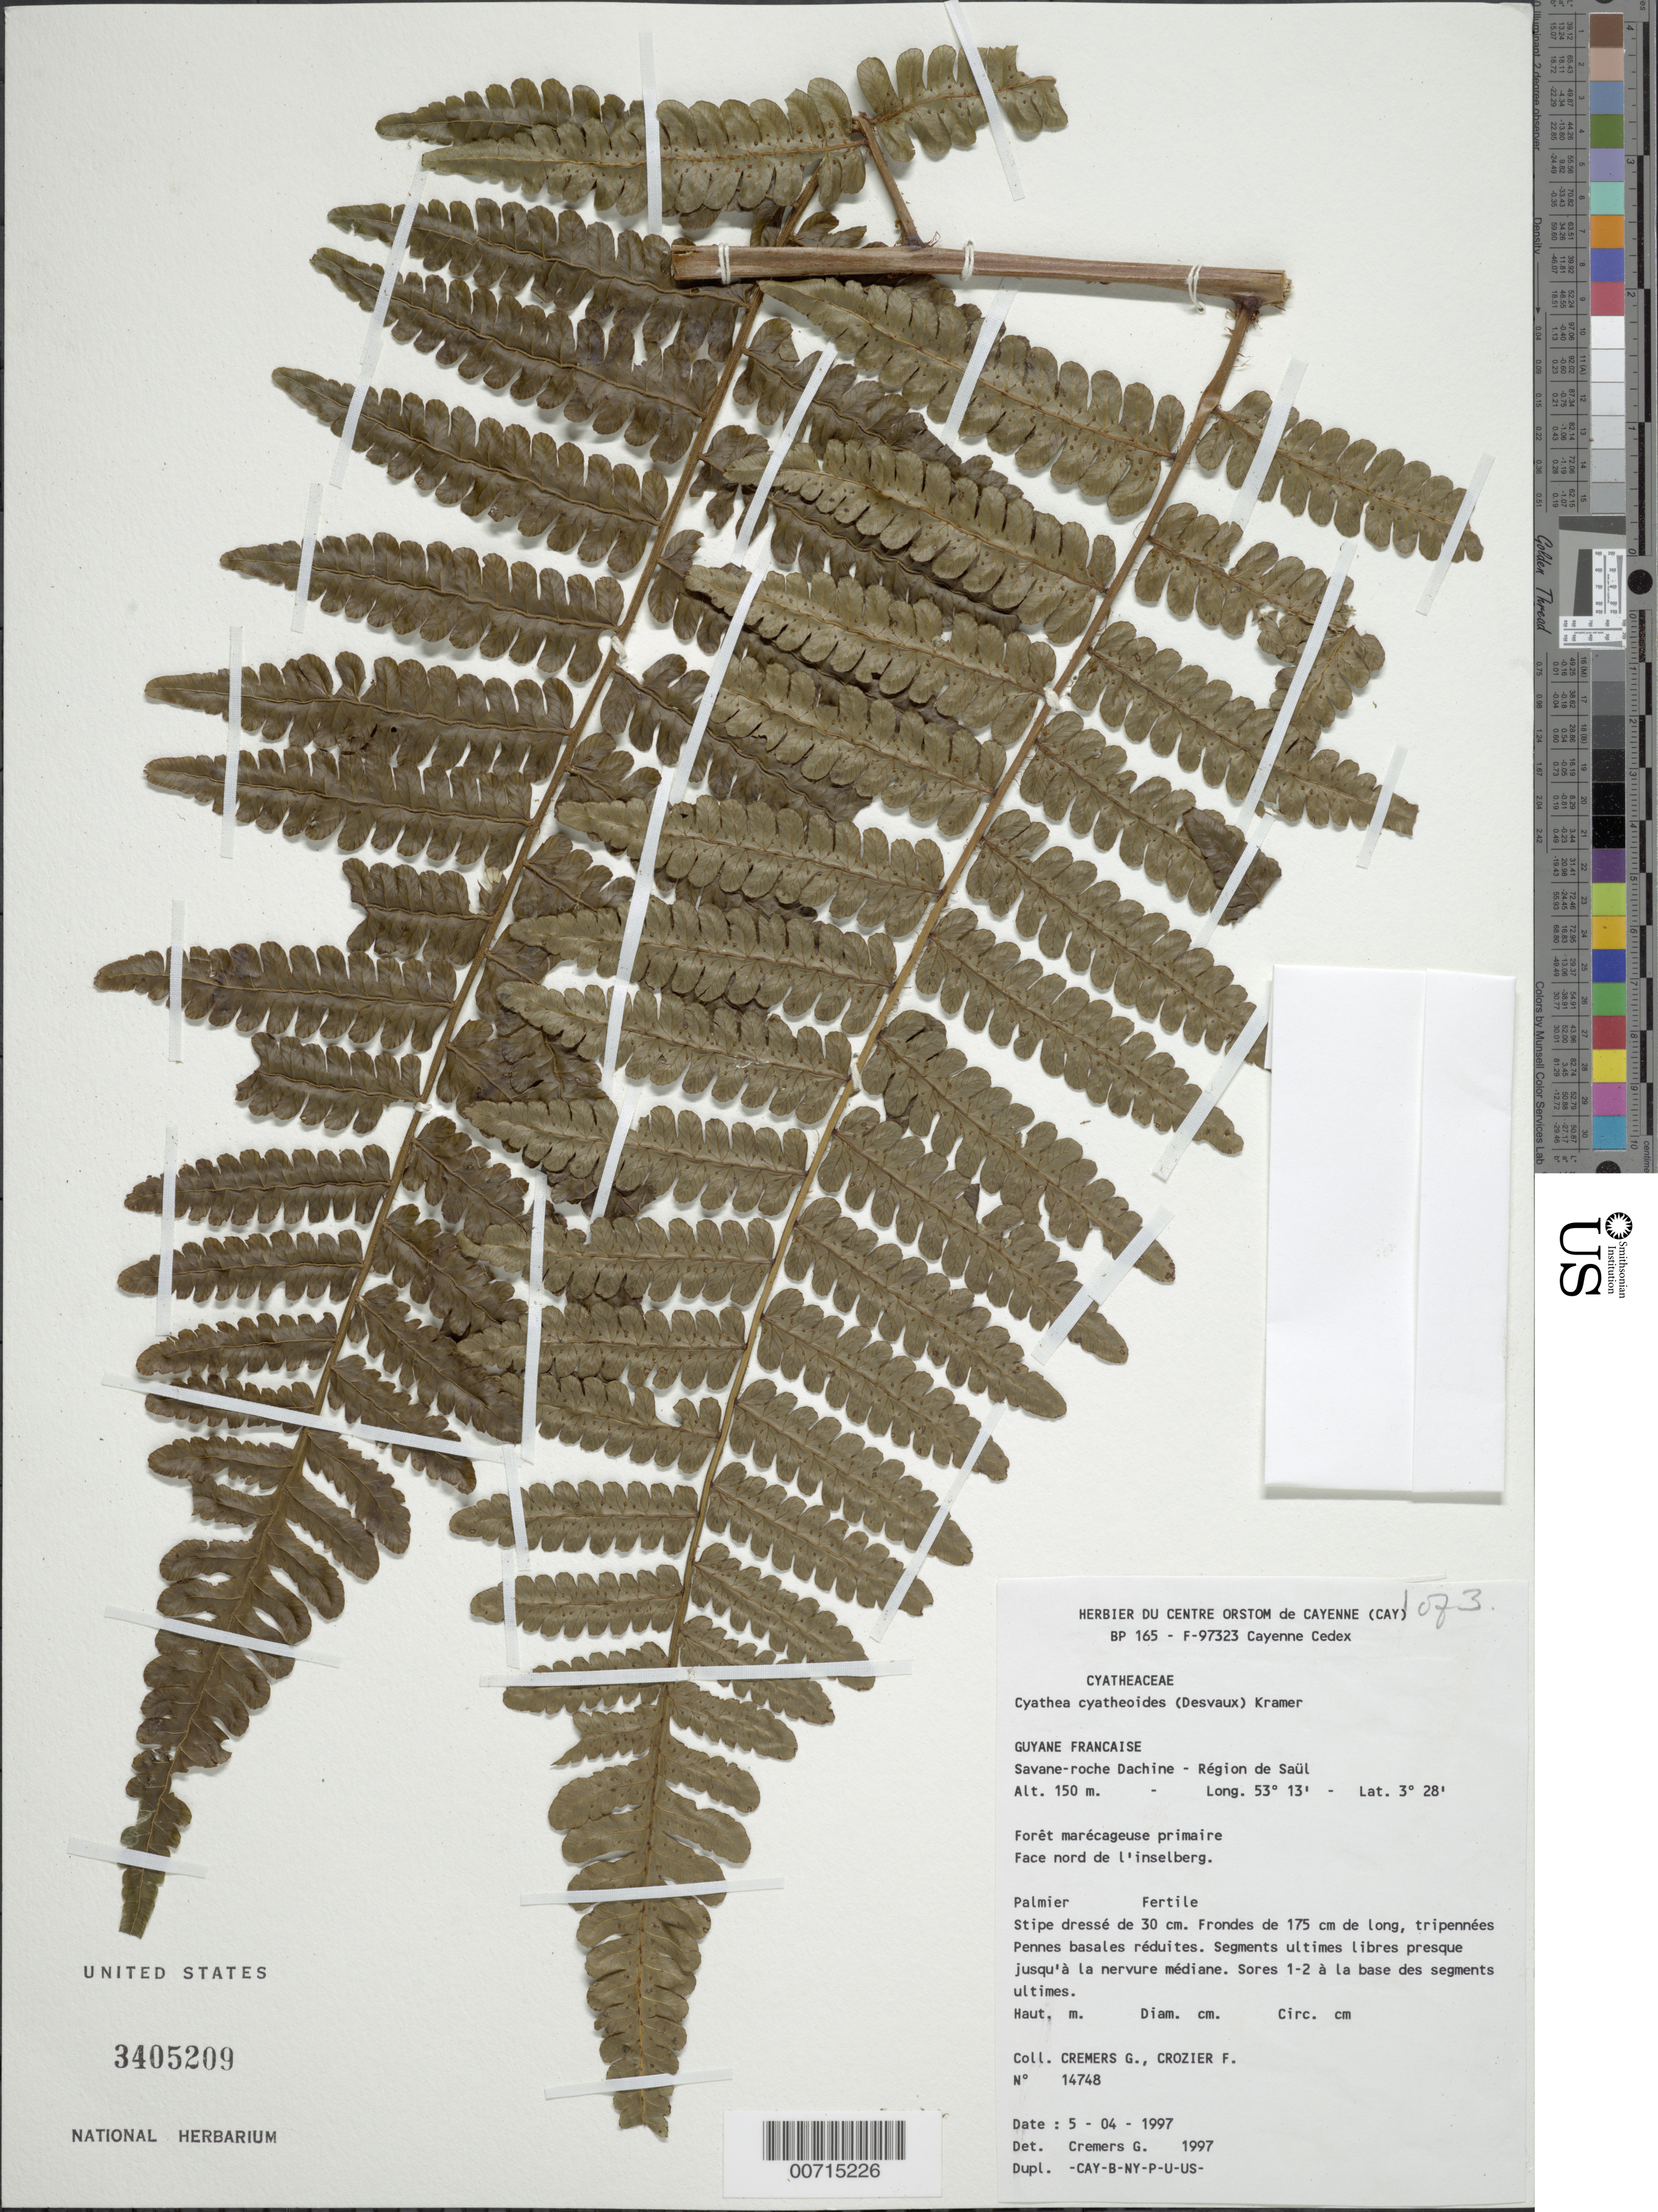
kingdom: Plantae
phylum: Tracheophyta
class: Polypodiopsida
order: Cyatheales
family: Cyatheaceae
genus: Cyathea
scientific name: Cyathea cyatheoides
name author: (Desv.) K.U. Kramer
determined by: Cremers, Georges A.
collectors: G. Cremers & F. Crozier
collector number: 14748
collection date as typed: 5-Apr-97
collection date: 1997-04-05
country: French Guiana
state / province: Saint-Laurent-du-Maroni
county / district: Saül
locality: Saül, savane-roche Dachine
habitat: Primary marshy forest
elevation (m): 150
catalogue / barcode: US 3405209